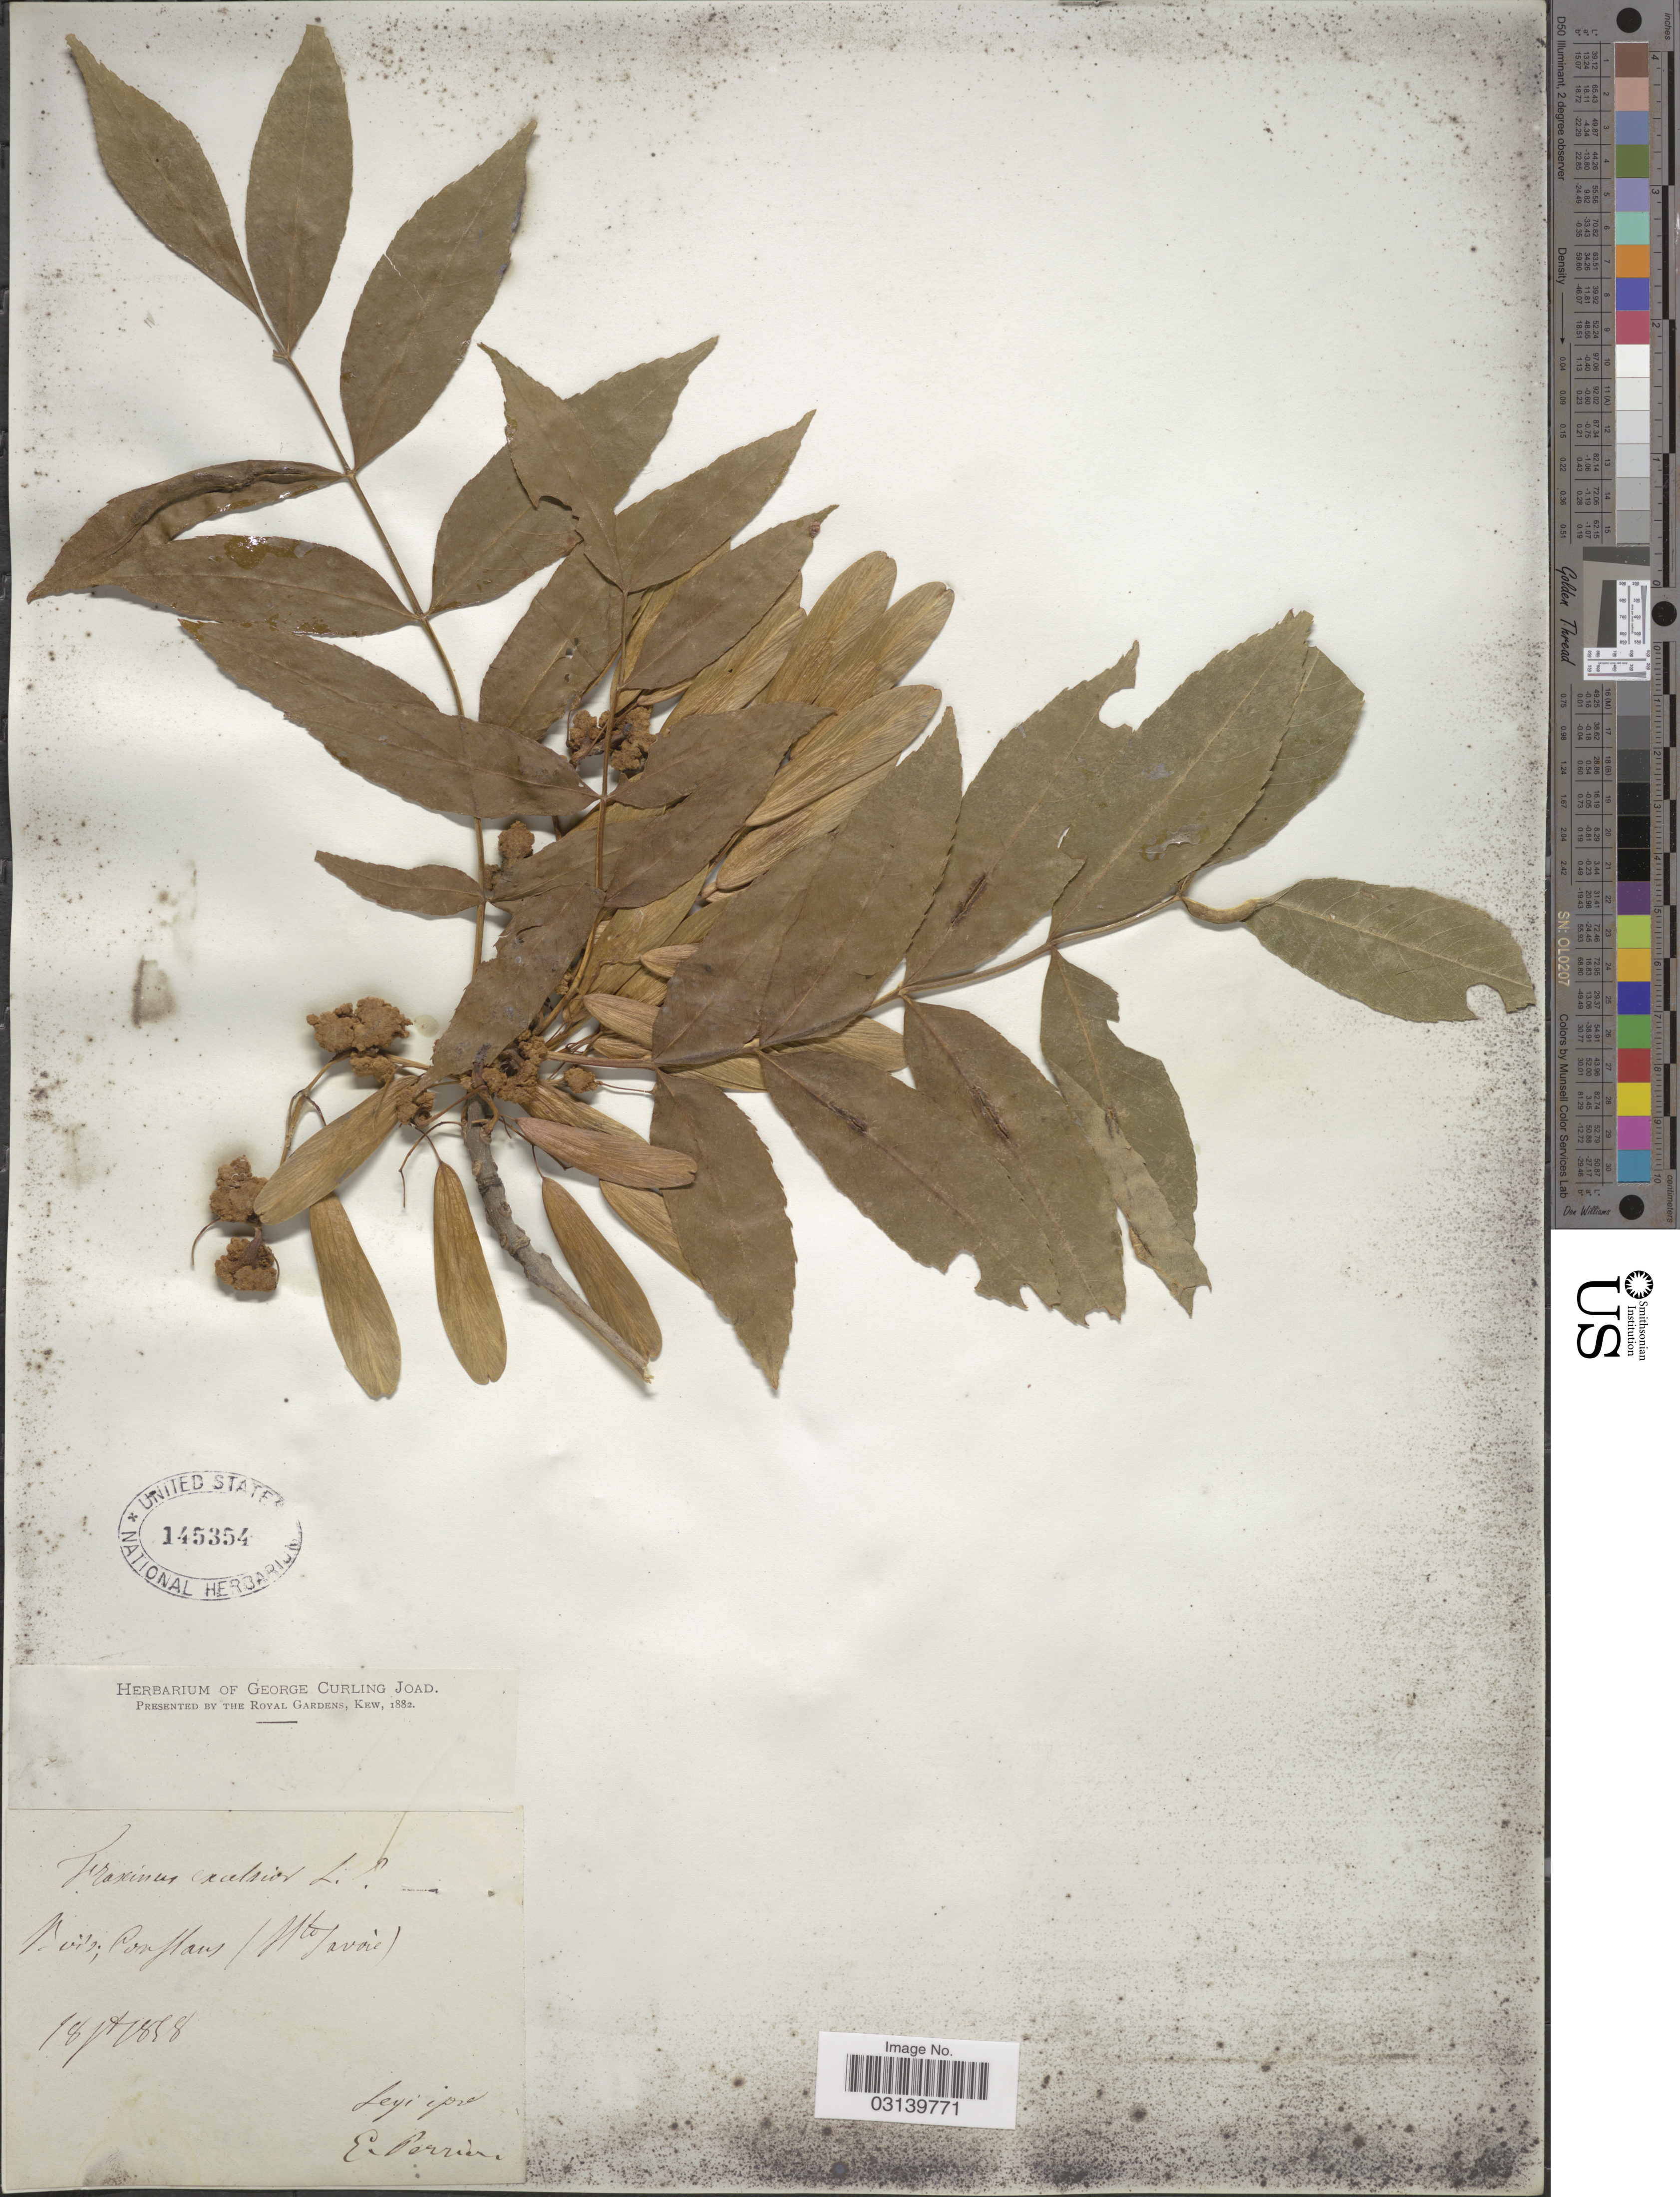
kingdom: Plantae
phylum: Tracheophyta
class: Magnoliopsida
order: Lamiales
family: Oleaceae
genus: Fraxinus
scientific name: Fraxinus excelsior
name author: L.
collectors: E. Perrier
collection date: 1858-08-18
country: France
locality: Bois Conflans (Hte. Savoie).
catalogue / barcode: US 145354